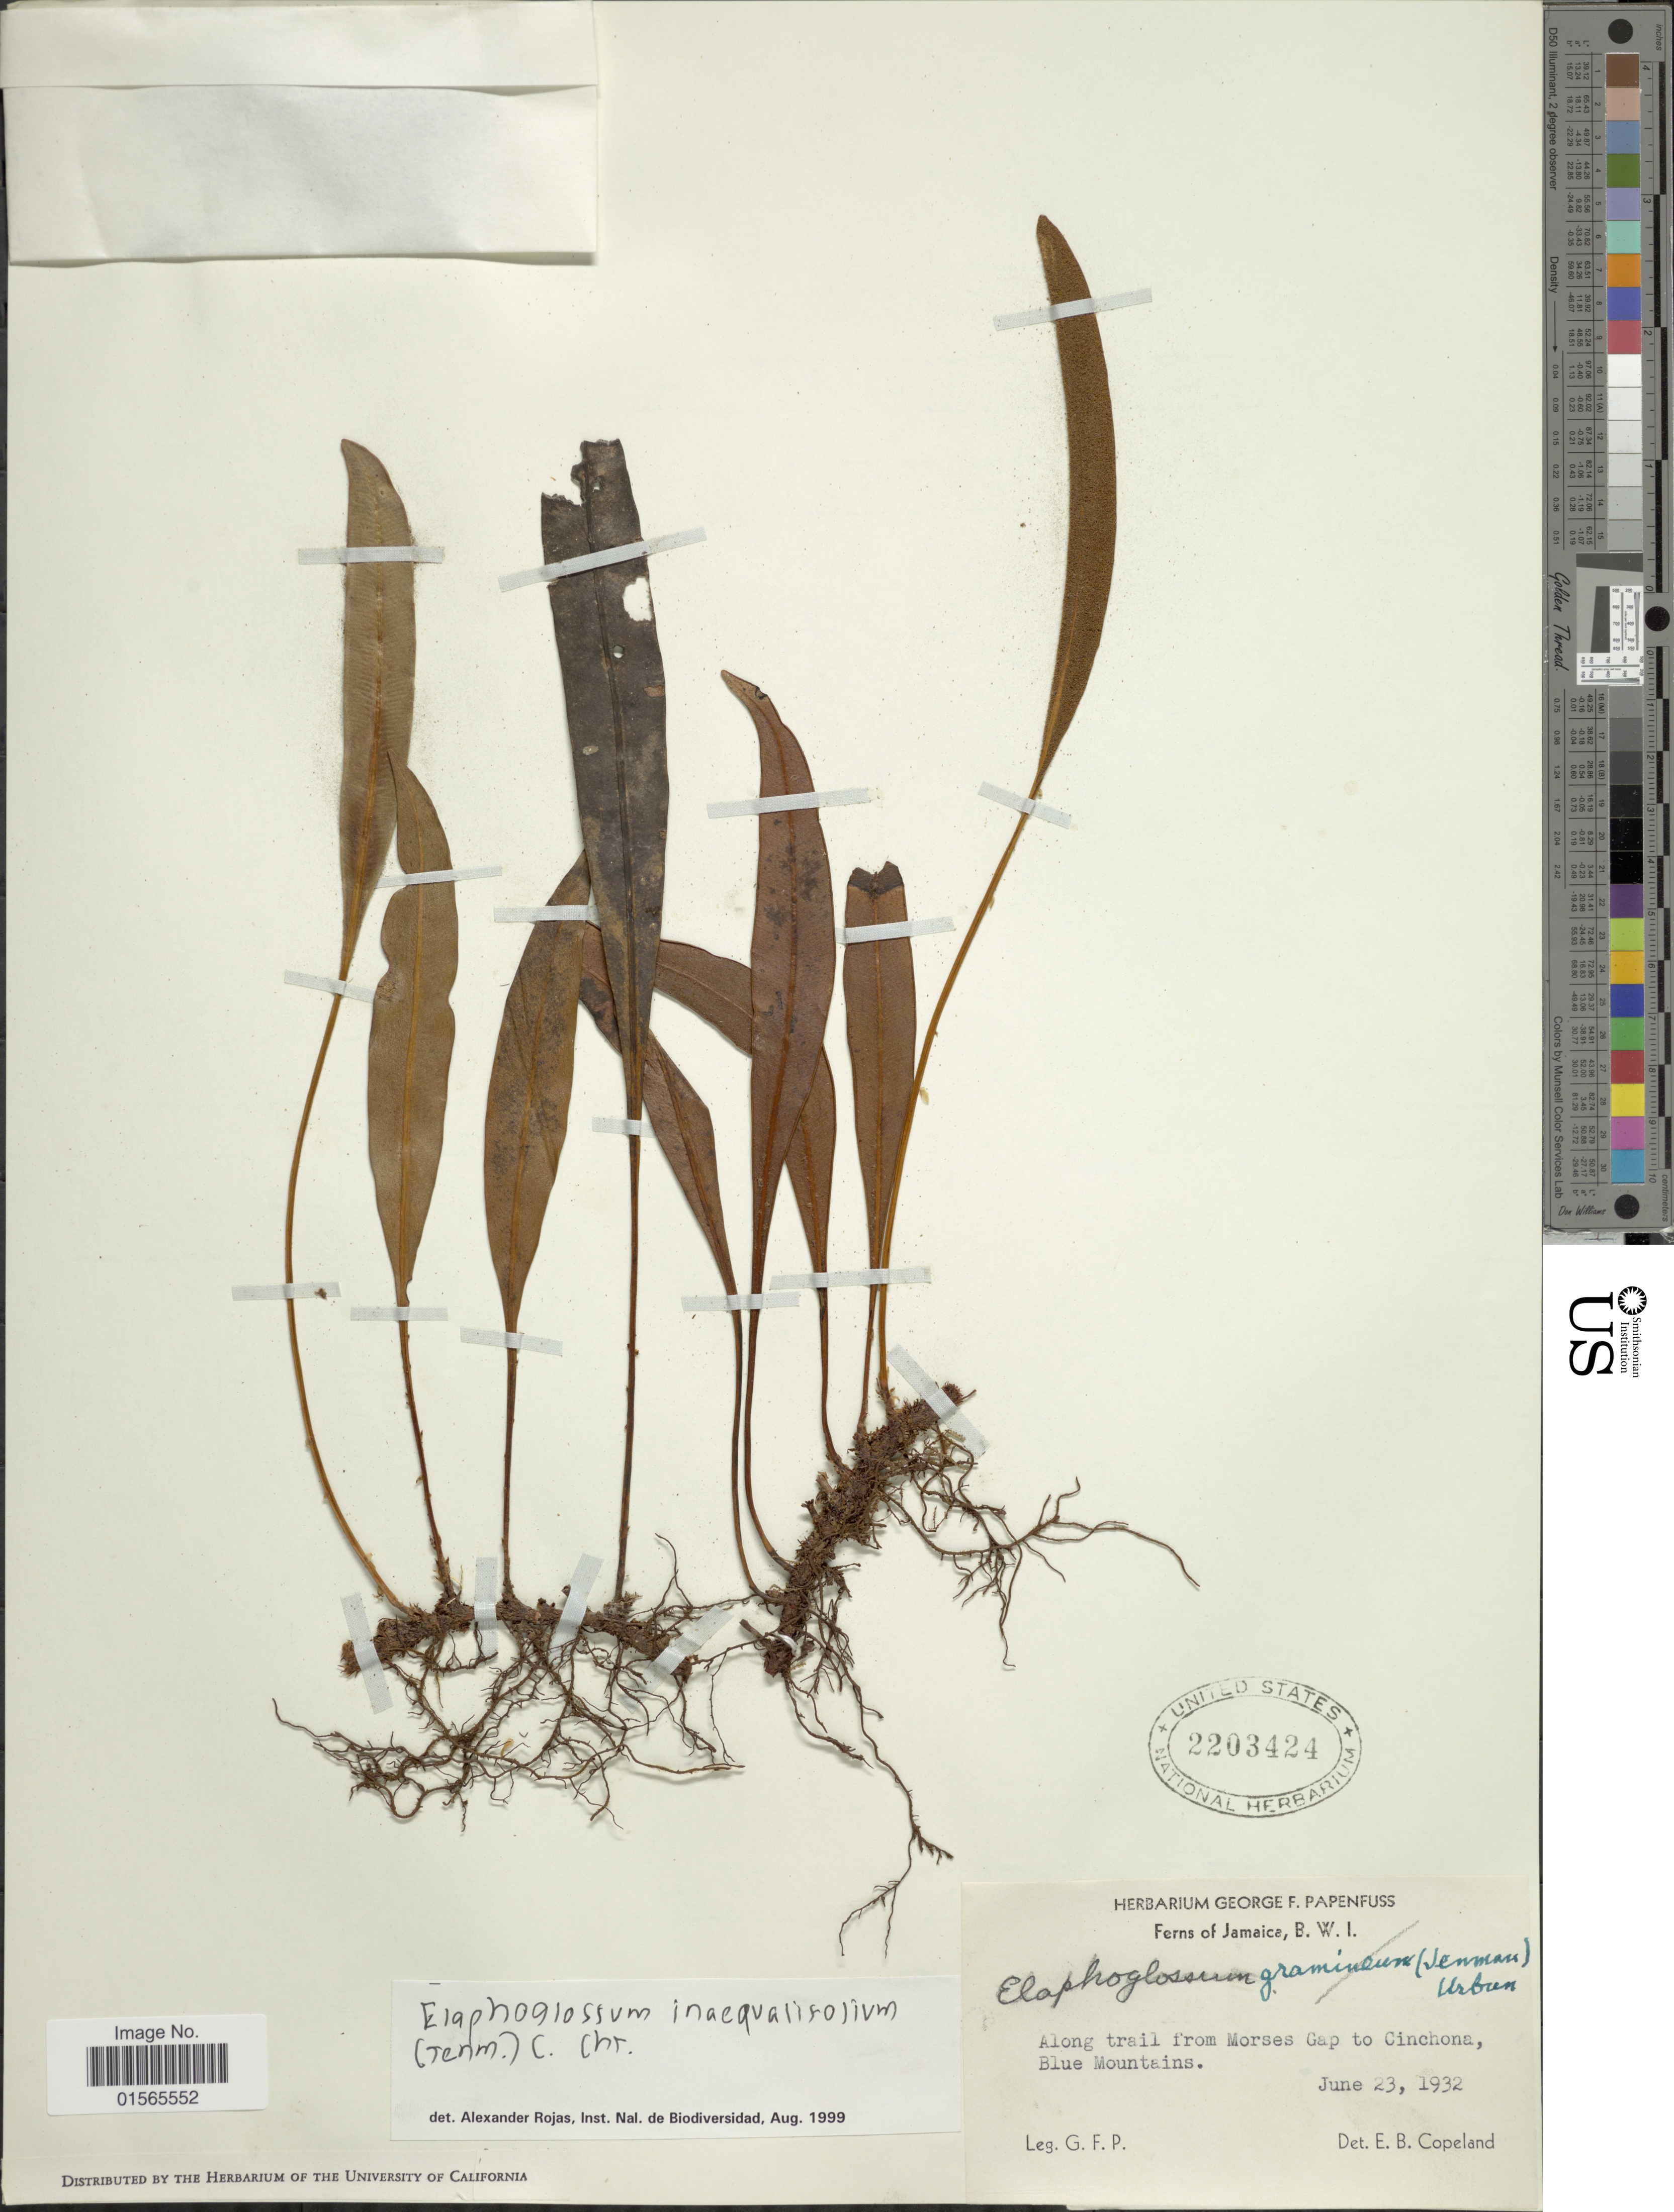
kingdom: Plantae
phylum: Tracheophyta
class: Polypodiopsida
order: Polypodiales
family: Dryopteridaceae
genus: Elaphoglossum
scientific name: Elaphoglossum inaequalifolium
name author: (Jenman) C. Chr.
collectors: G. Papenfuss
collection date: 1932-06-23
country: Jamaica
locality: B.W.I. Along trail from Morses Gap to Cinchona Blue Mountains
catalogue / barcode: US 2203424